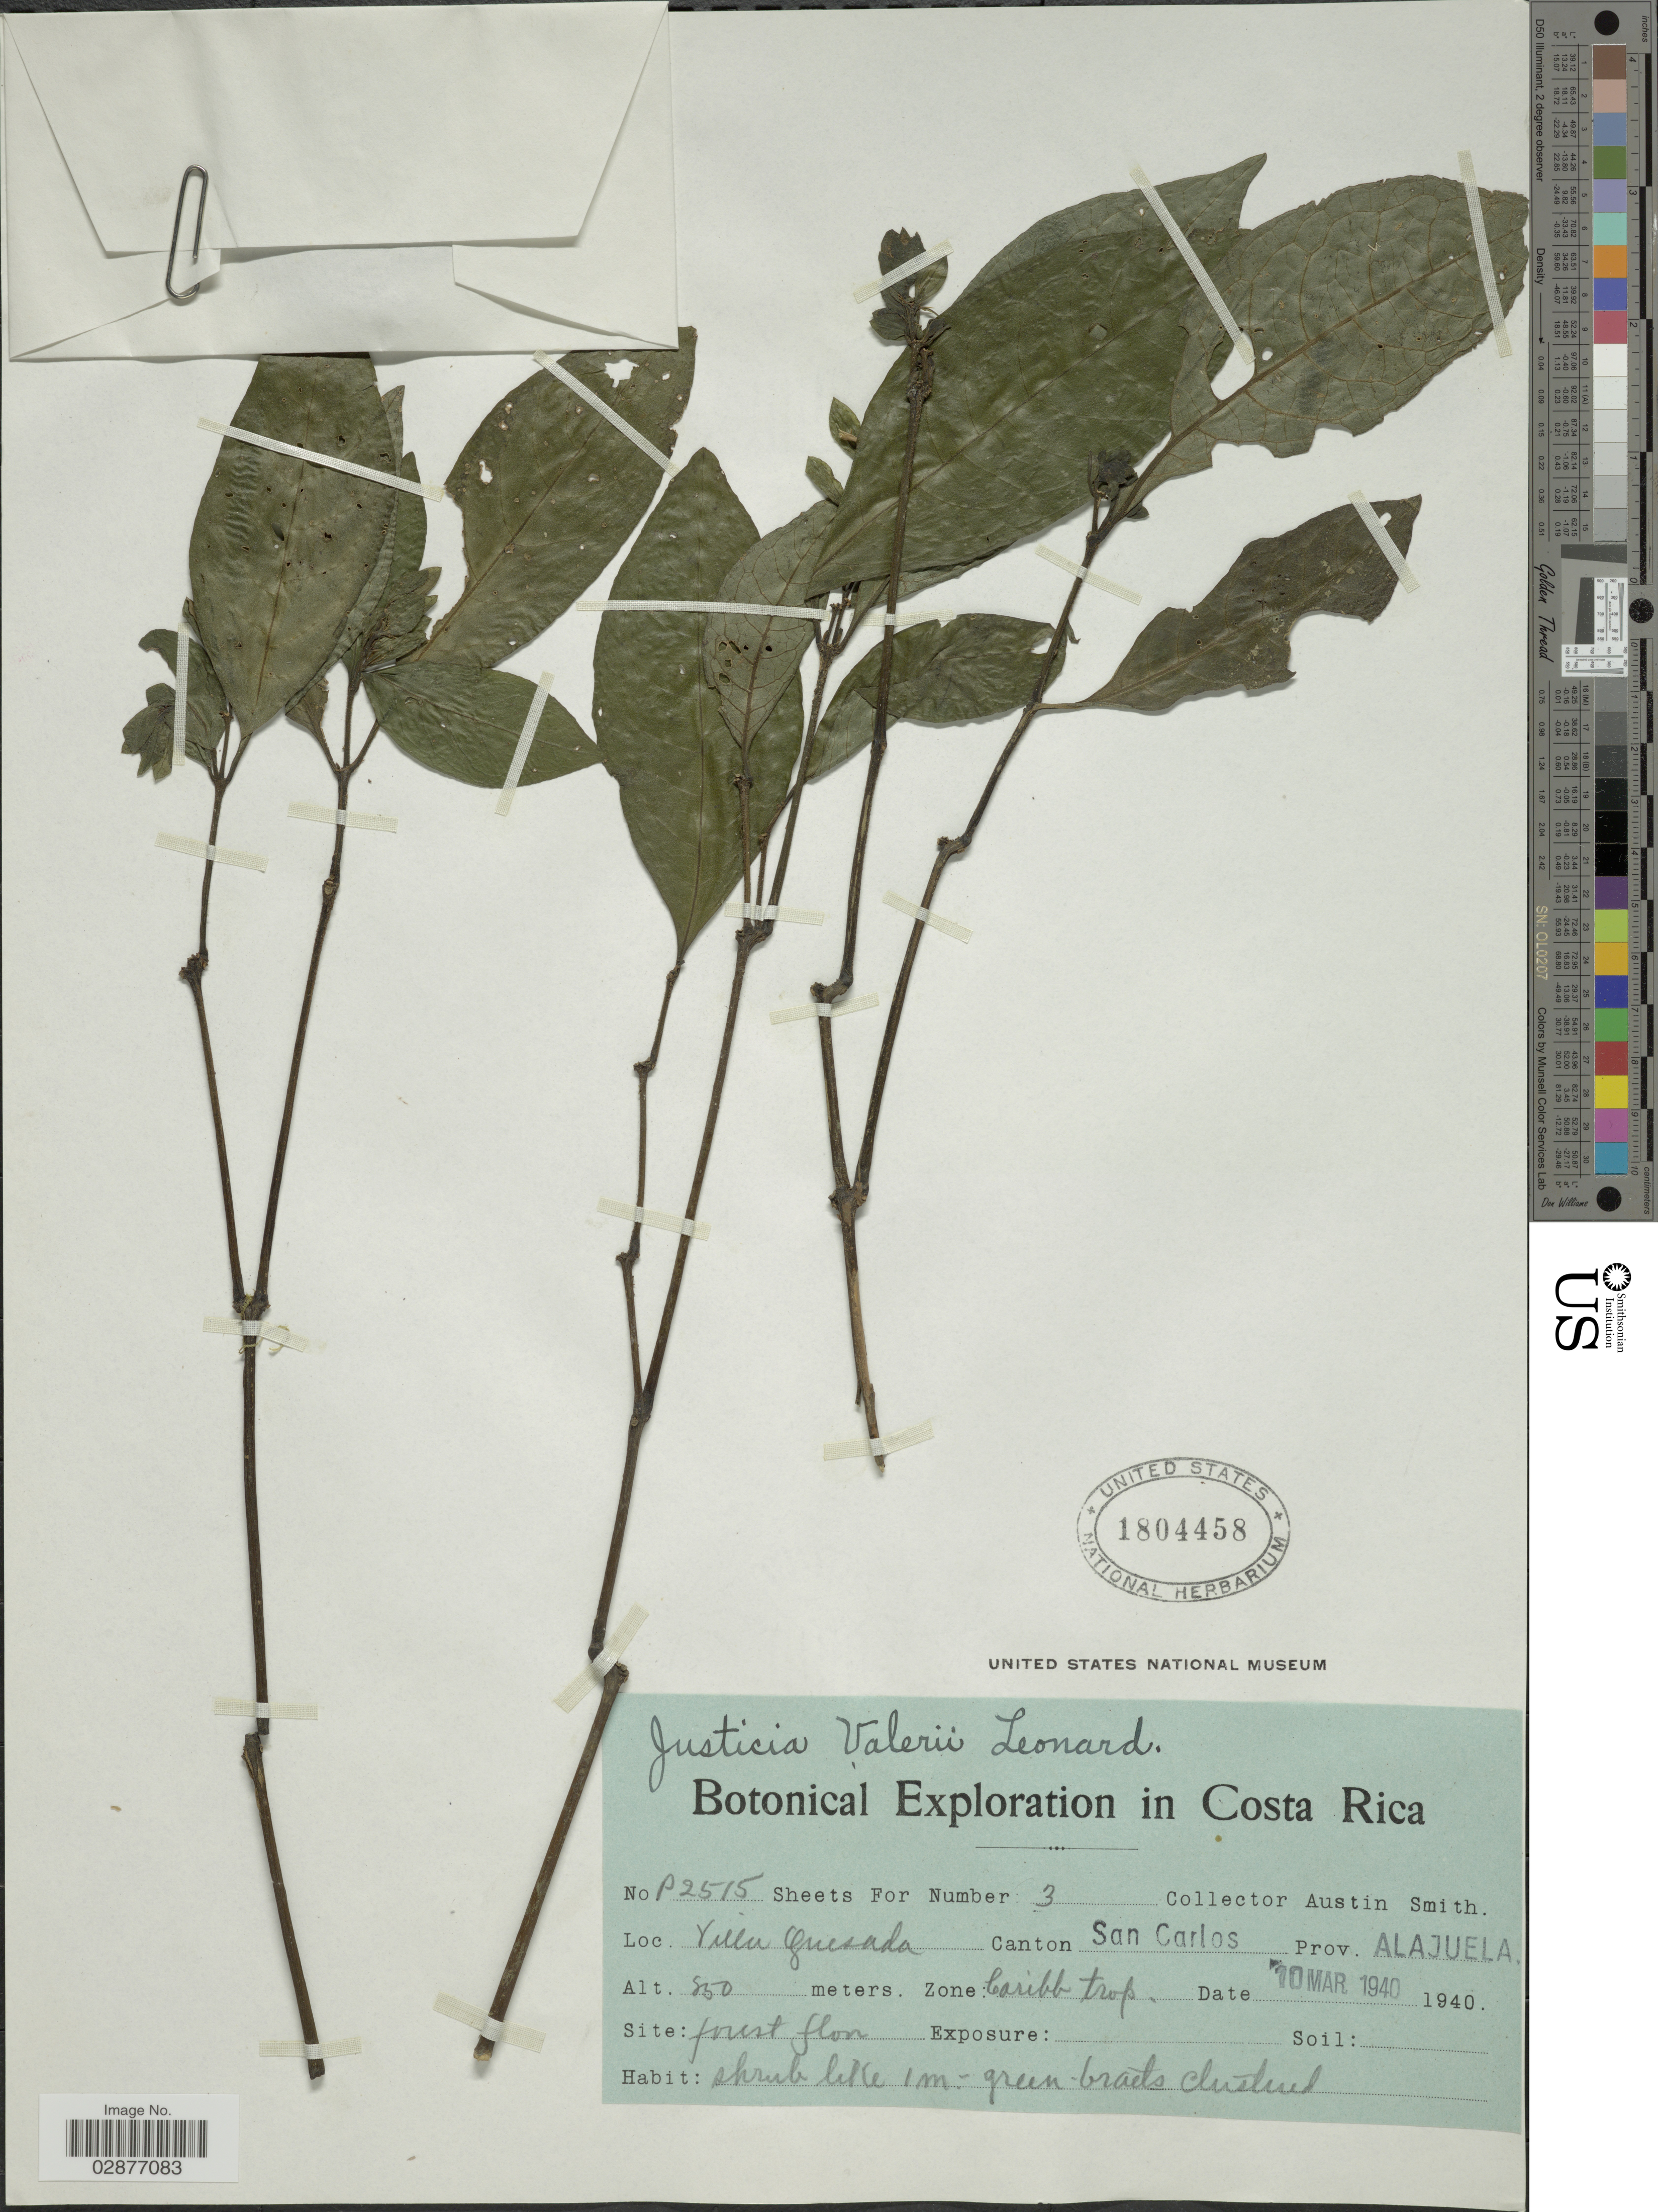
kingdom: Plantae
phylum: Tracheophyta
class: Magnoliopsida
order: Lamiales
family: Acanthaceae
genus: Justicia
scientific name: Justicia valerioi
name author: Leonard in Standl.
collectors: Aust P. Smith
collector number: P2515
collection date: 1940-03-10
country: Costa Rica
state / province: Alajuela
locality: Villa Quesada. Canton San Carlos. Zone: Caribb trop.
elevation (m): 850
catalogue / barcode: US 1804458